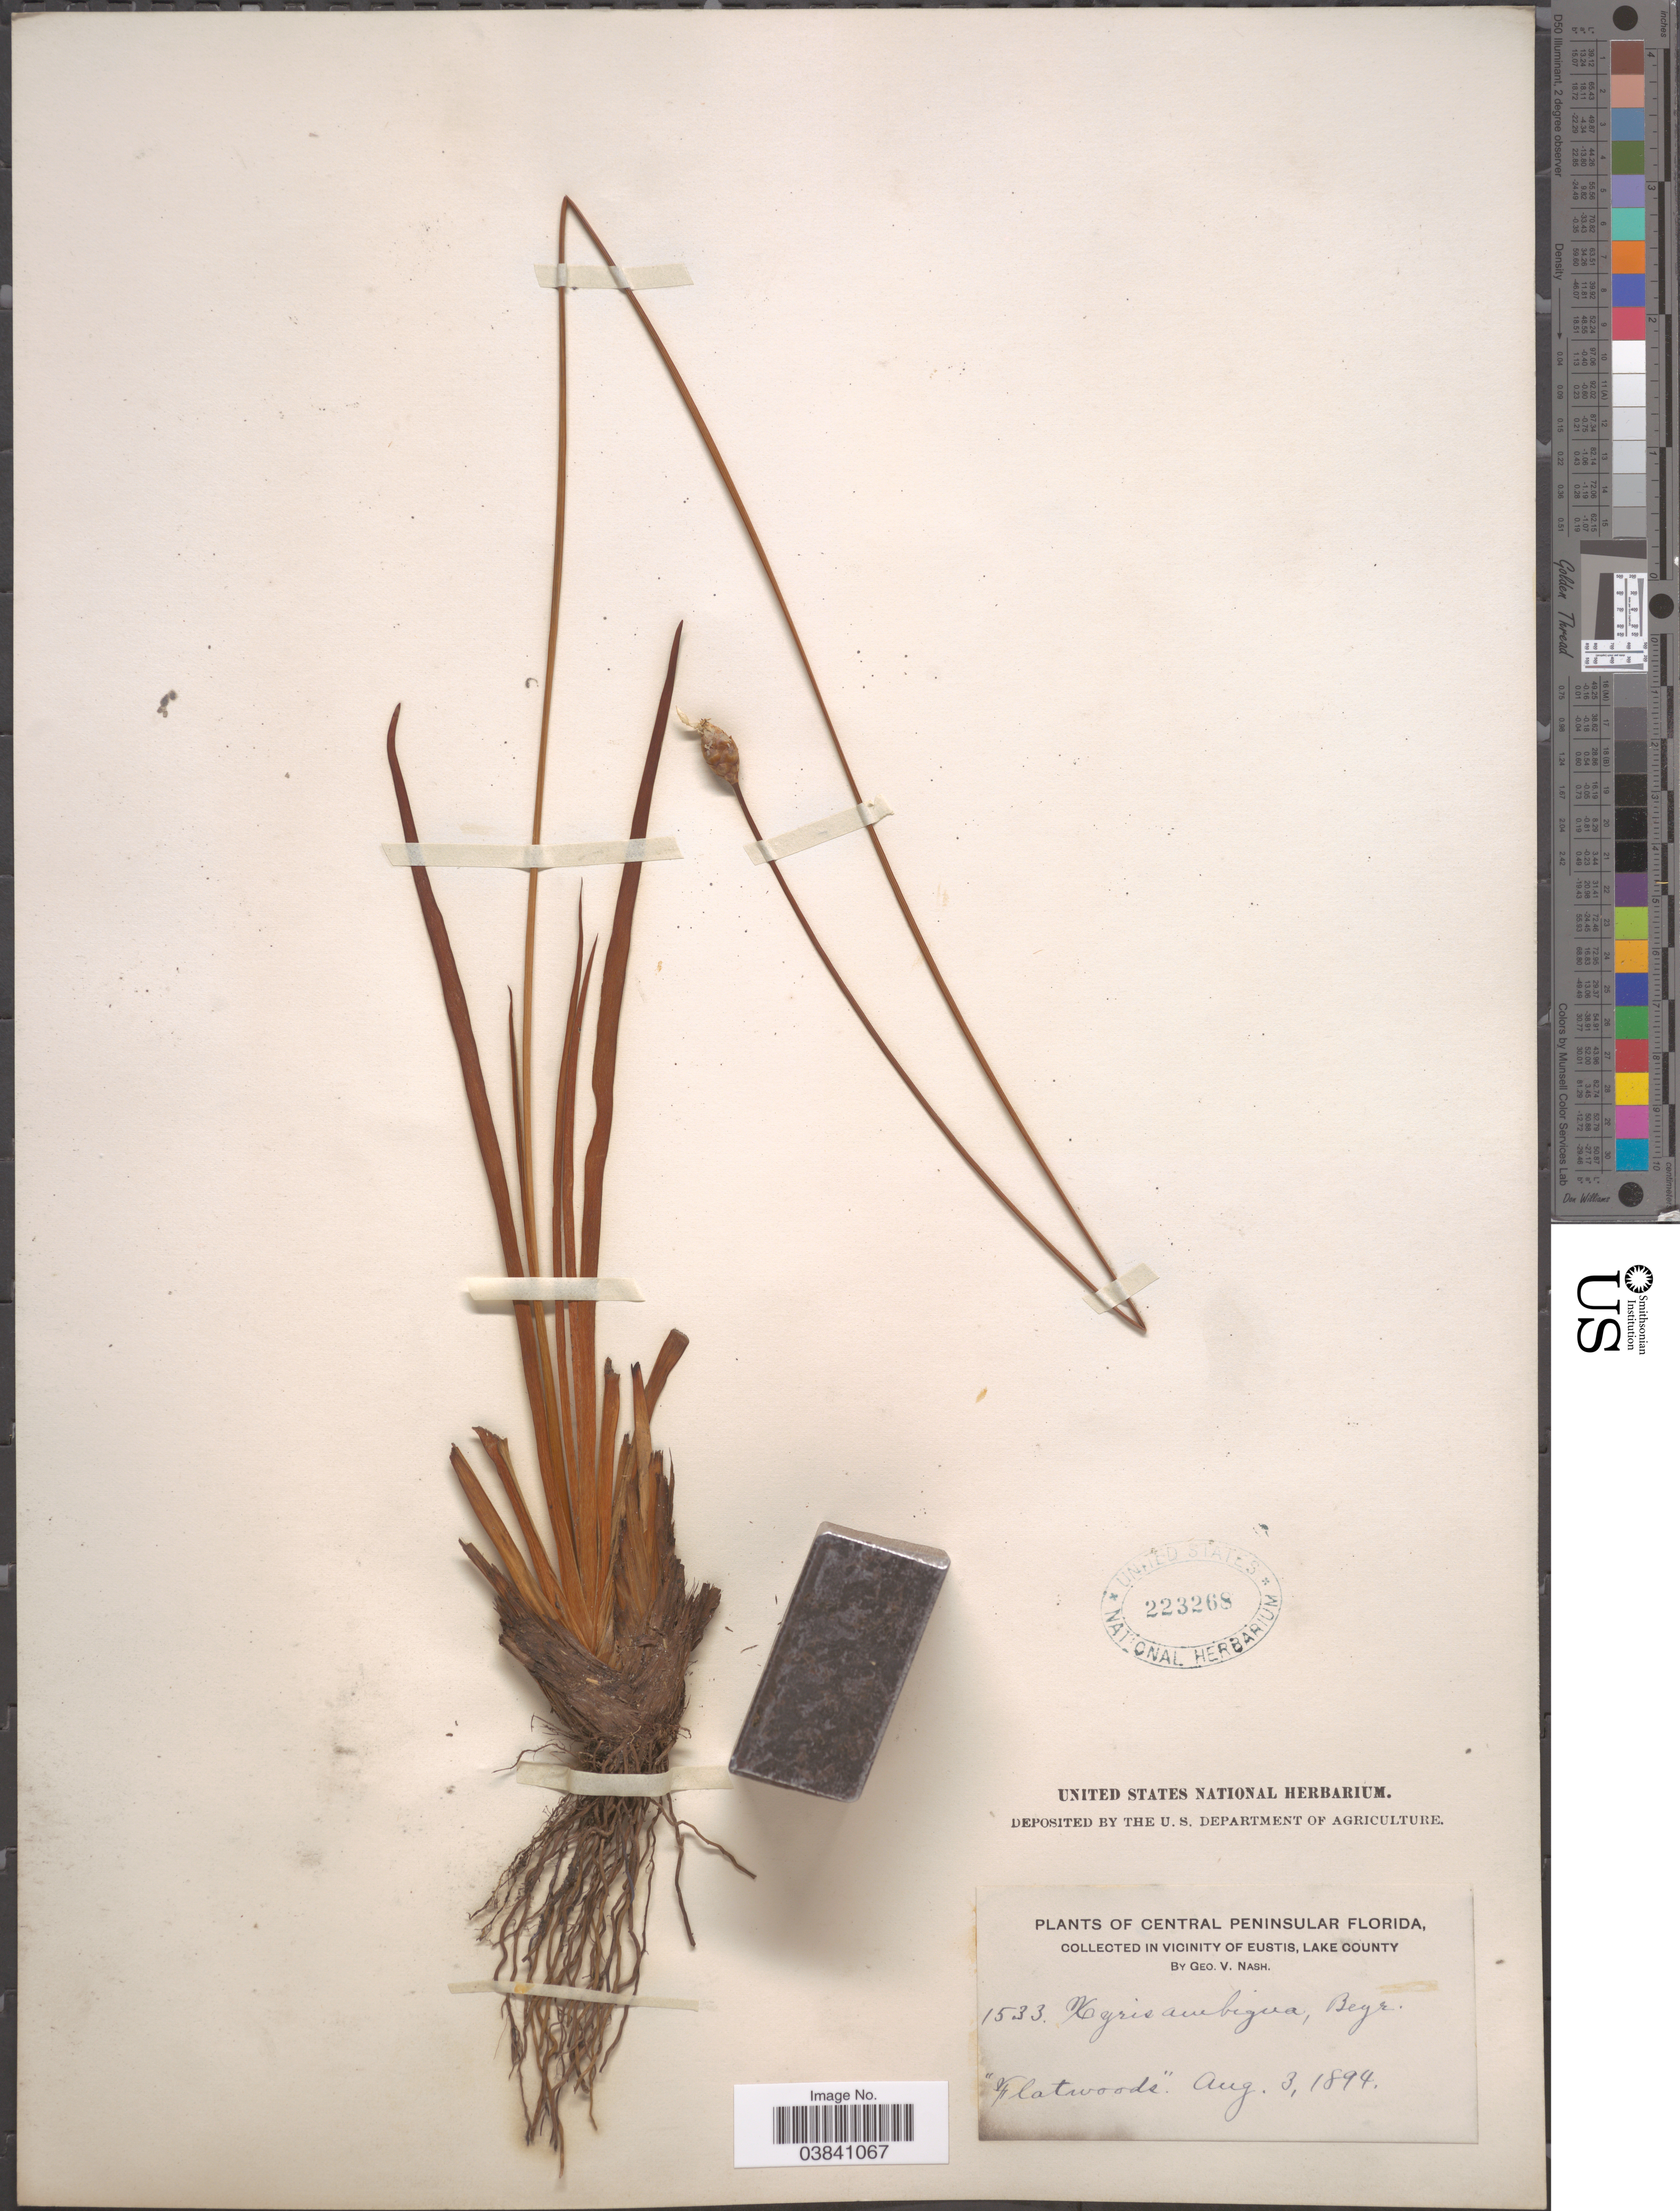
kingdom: Plantae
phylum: Tracheophyta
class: Liliopsida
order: Poales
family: Xyridaceae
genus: Xyris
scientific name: Xyris ambigua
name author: Beyr. ex Kunth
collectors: G. V. Nash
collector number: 1533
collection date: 1894-08-03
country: United States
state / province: Florida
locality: Central Peninsular Florida. In vicinity of Eustis, Lake County.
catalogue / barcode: US 223268